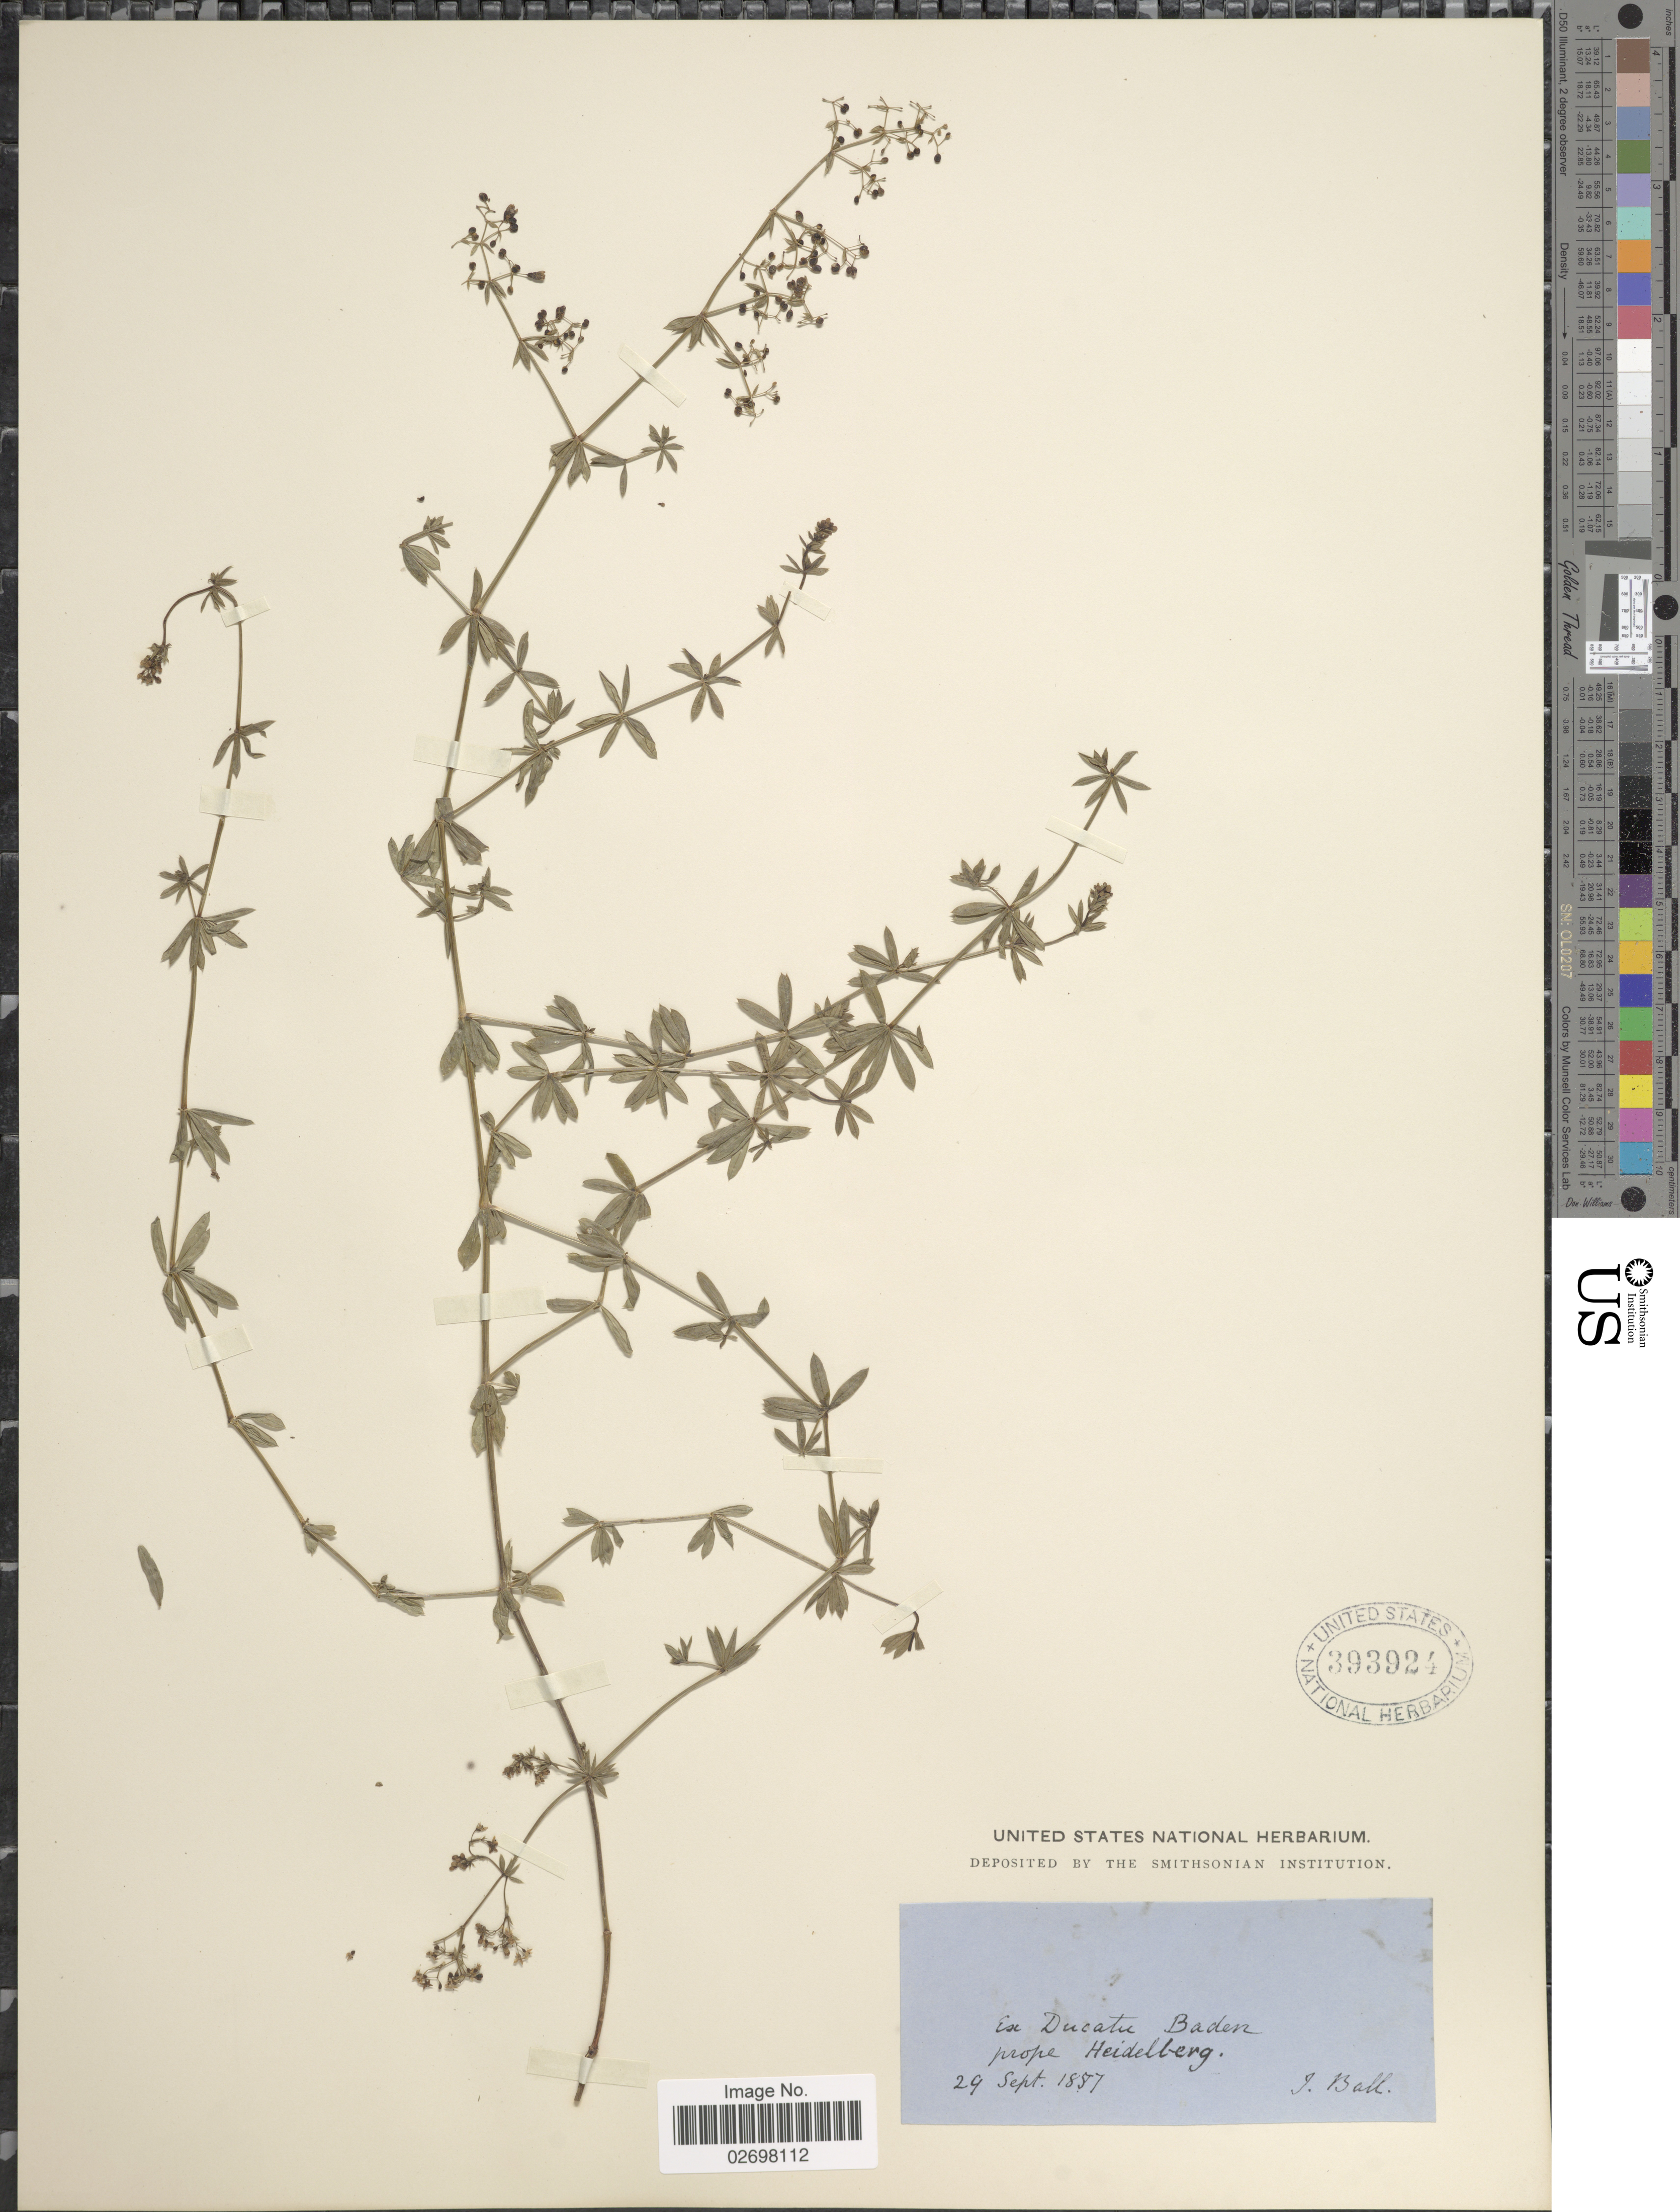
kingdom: Plantae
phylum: Tracheophyta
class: Magnoliopsida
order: Gentianales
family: Rubiaceae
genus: Galium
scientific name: Galium sp.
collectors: J. Ball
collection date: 1857-09-29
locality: Ducatu Baden prope Heidelberg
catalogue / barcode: US 393924